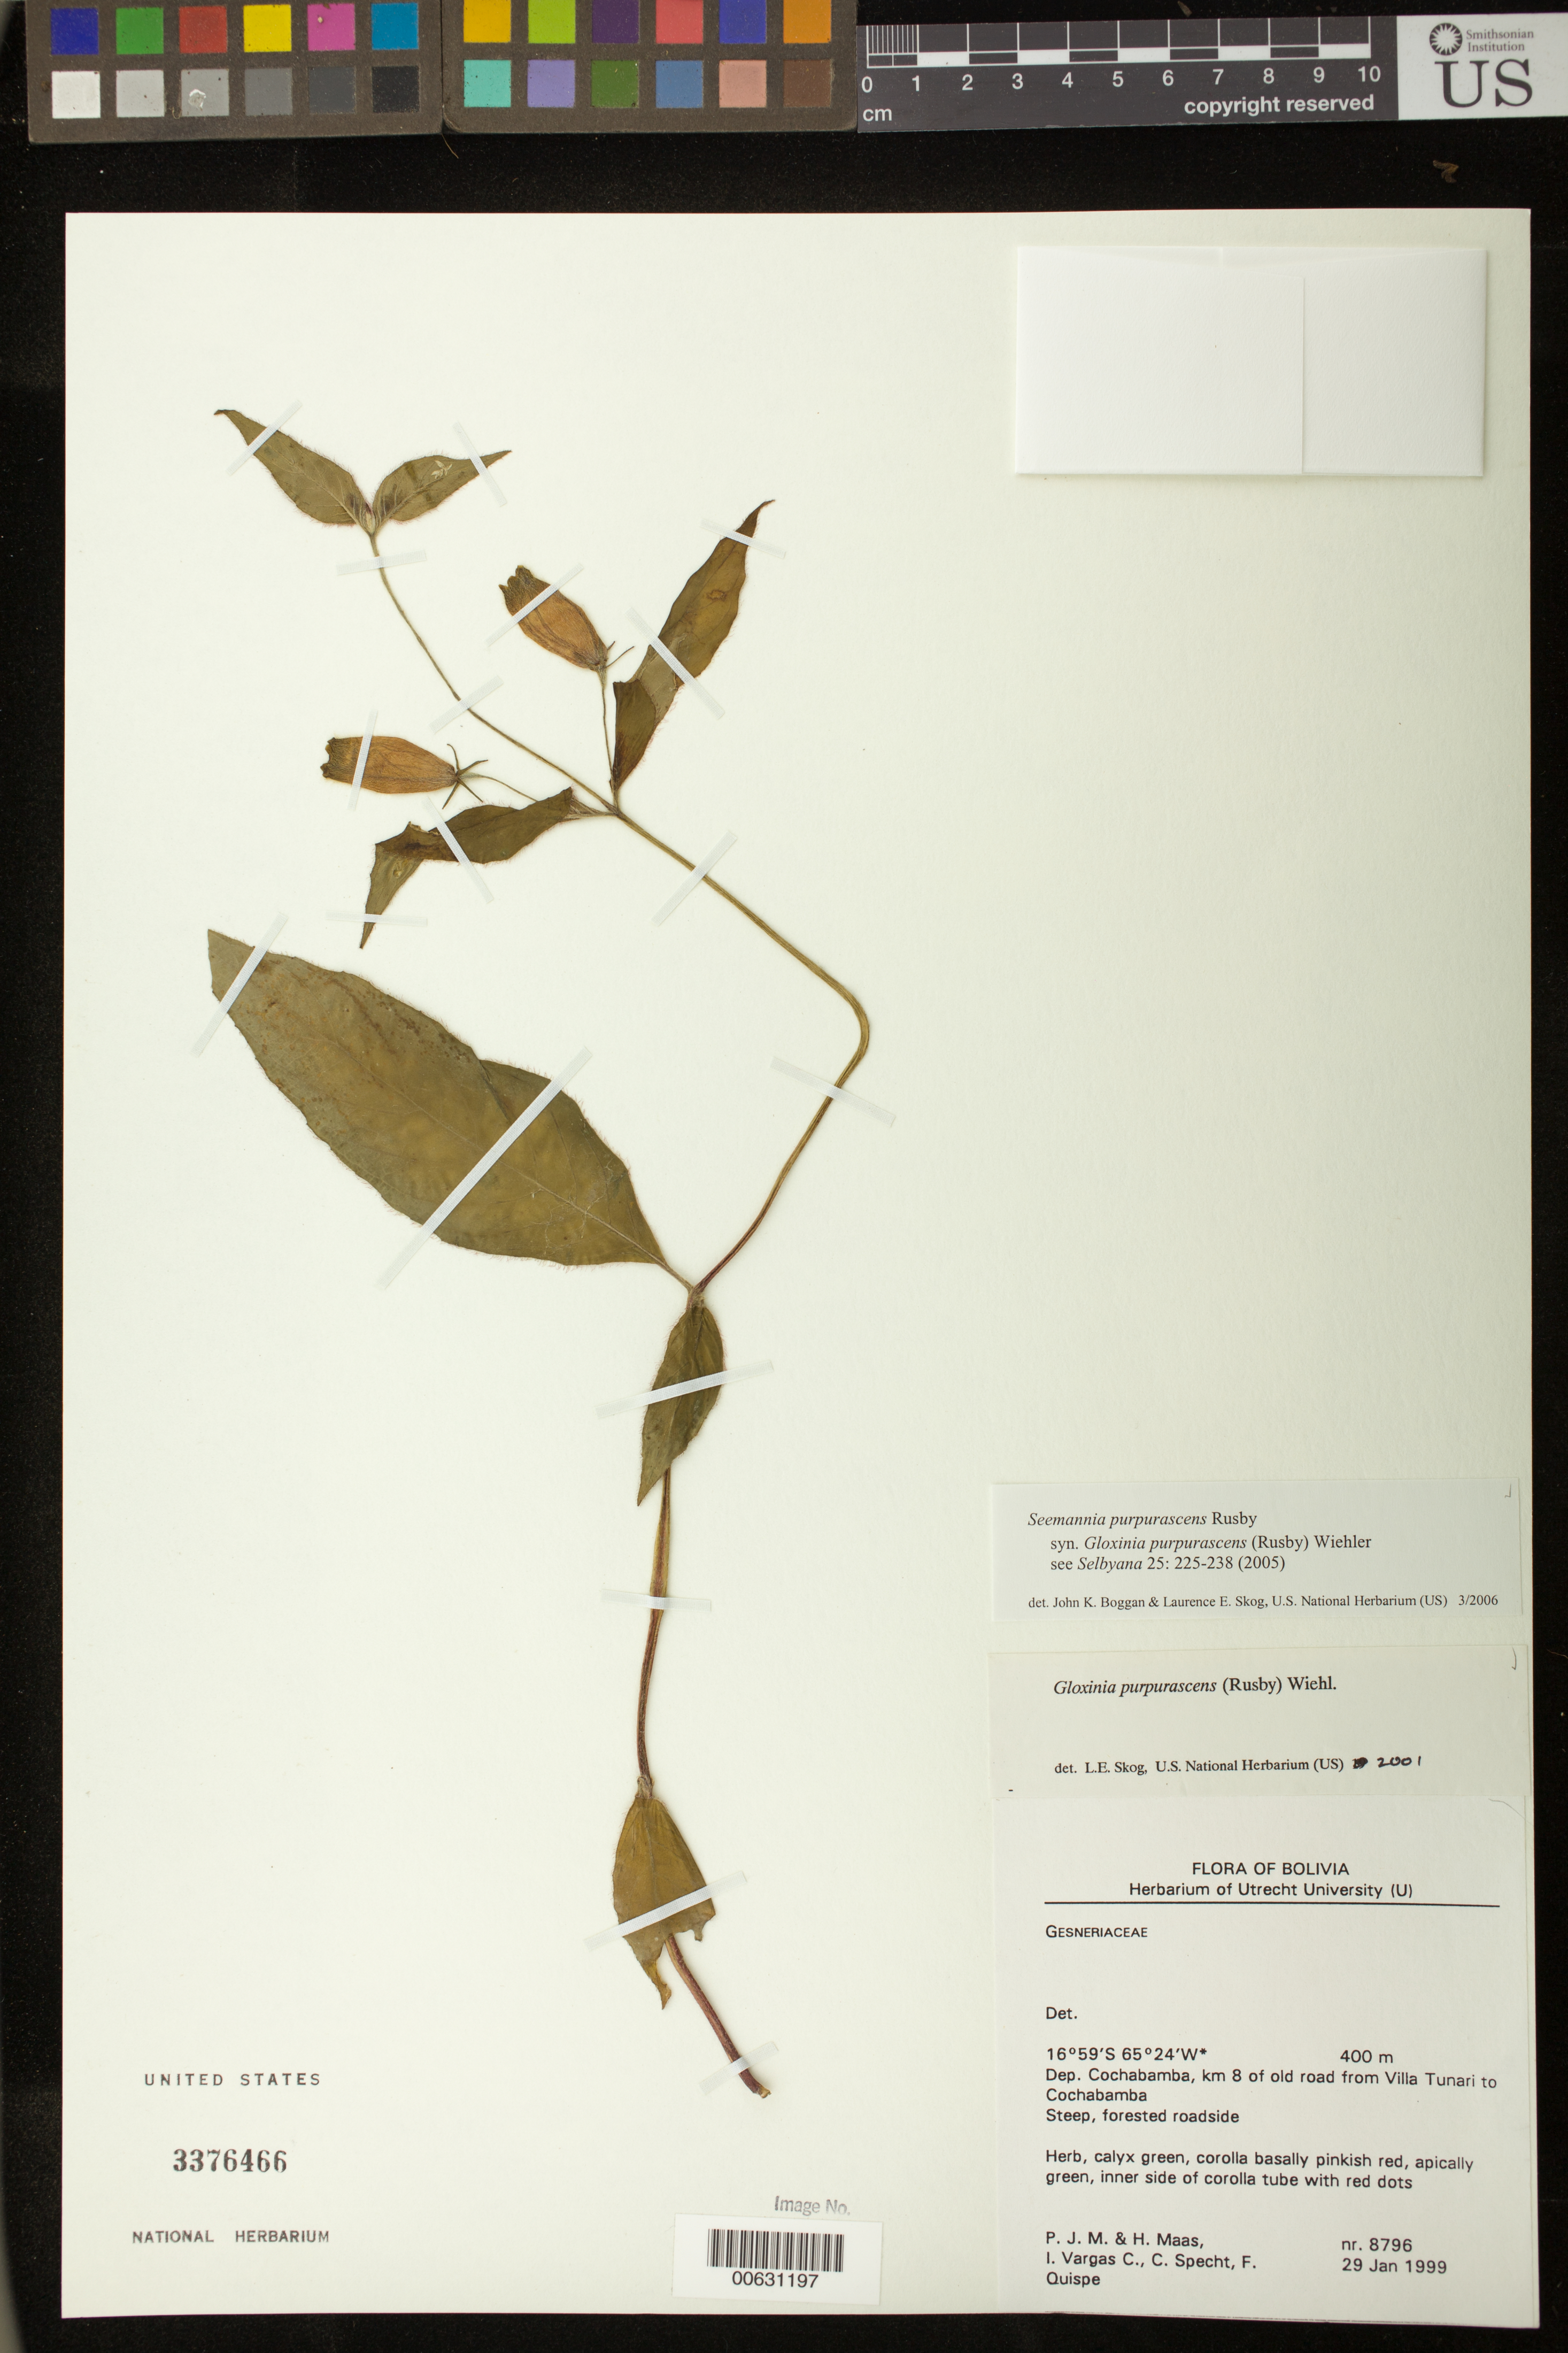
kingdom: Plantae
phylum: Tracheophyta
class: Magnoliopsida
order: Lamiales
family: Gesneriaceae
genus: Seemannia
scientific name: Seemannia purpurascens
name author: Rusby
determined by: Boggan, J. K.; Skog, L. E.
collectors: P. Maas, H. Maas, I. G. Vargas C., C. D. Specht & F. Quispe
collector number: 8796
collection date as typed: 29 Jan 1999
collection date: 1999-01-29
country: Bolivia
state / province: Cochabamba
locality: Km 8 of old road from Villa Tunari to Cochabamba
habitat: Steep, forested roadside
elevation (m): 400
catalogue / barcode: US 3376466